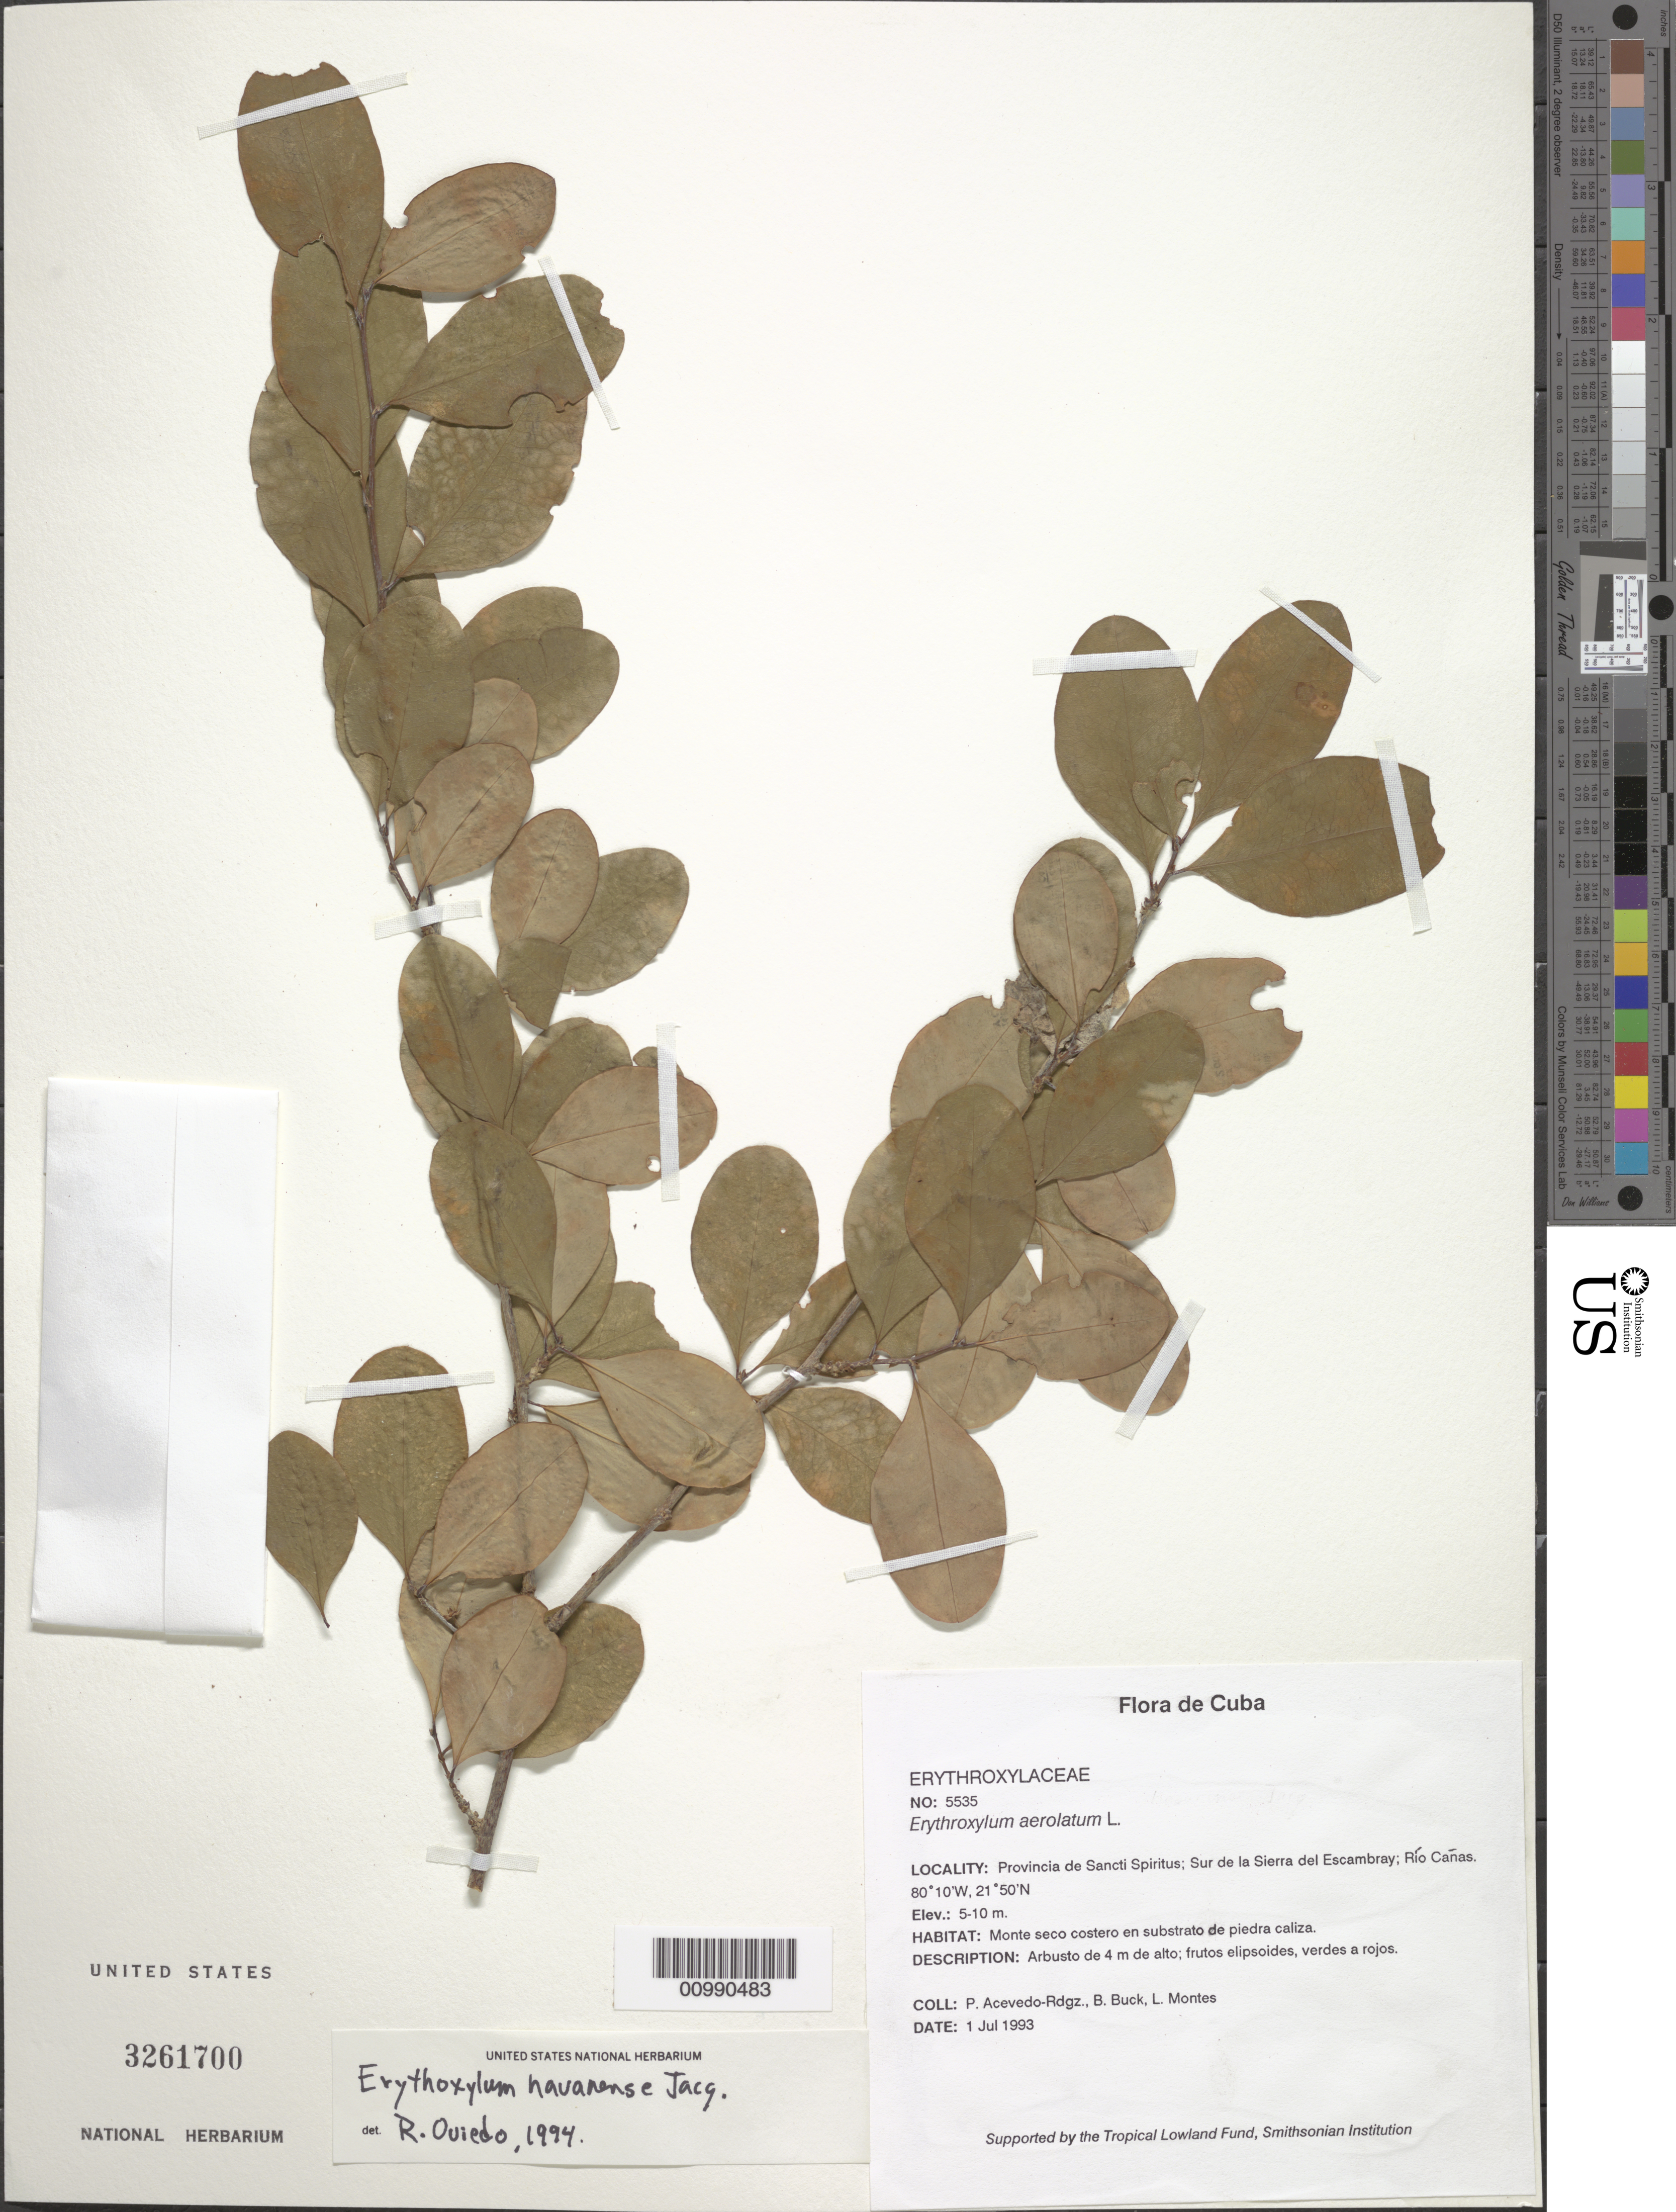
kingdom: Plantae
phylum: Tracheophyta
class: Magnoliopsida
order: Malpighiales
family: Erythroxylaceae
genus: Erythroxylum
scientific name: Erythroxylum havanense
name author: Jacq.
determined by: Oviedo, R.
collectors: P. Acevedo-Rodr., B. Buck & L. Montes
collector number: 5535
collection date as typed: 01 Jul 1993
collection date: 1993-07-01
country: Cuba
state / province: Sancti Spiritus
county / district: Municipio de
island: Cuba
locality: Sur de la Sierra del Escambray; Río Canas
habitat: Monte seco costero en substrato de piedra caliza.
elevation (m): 5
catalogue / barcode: US 3261700